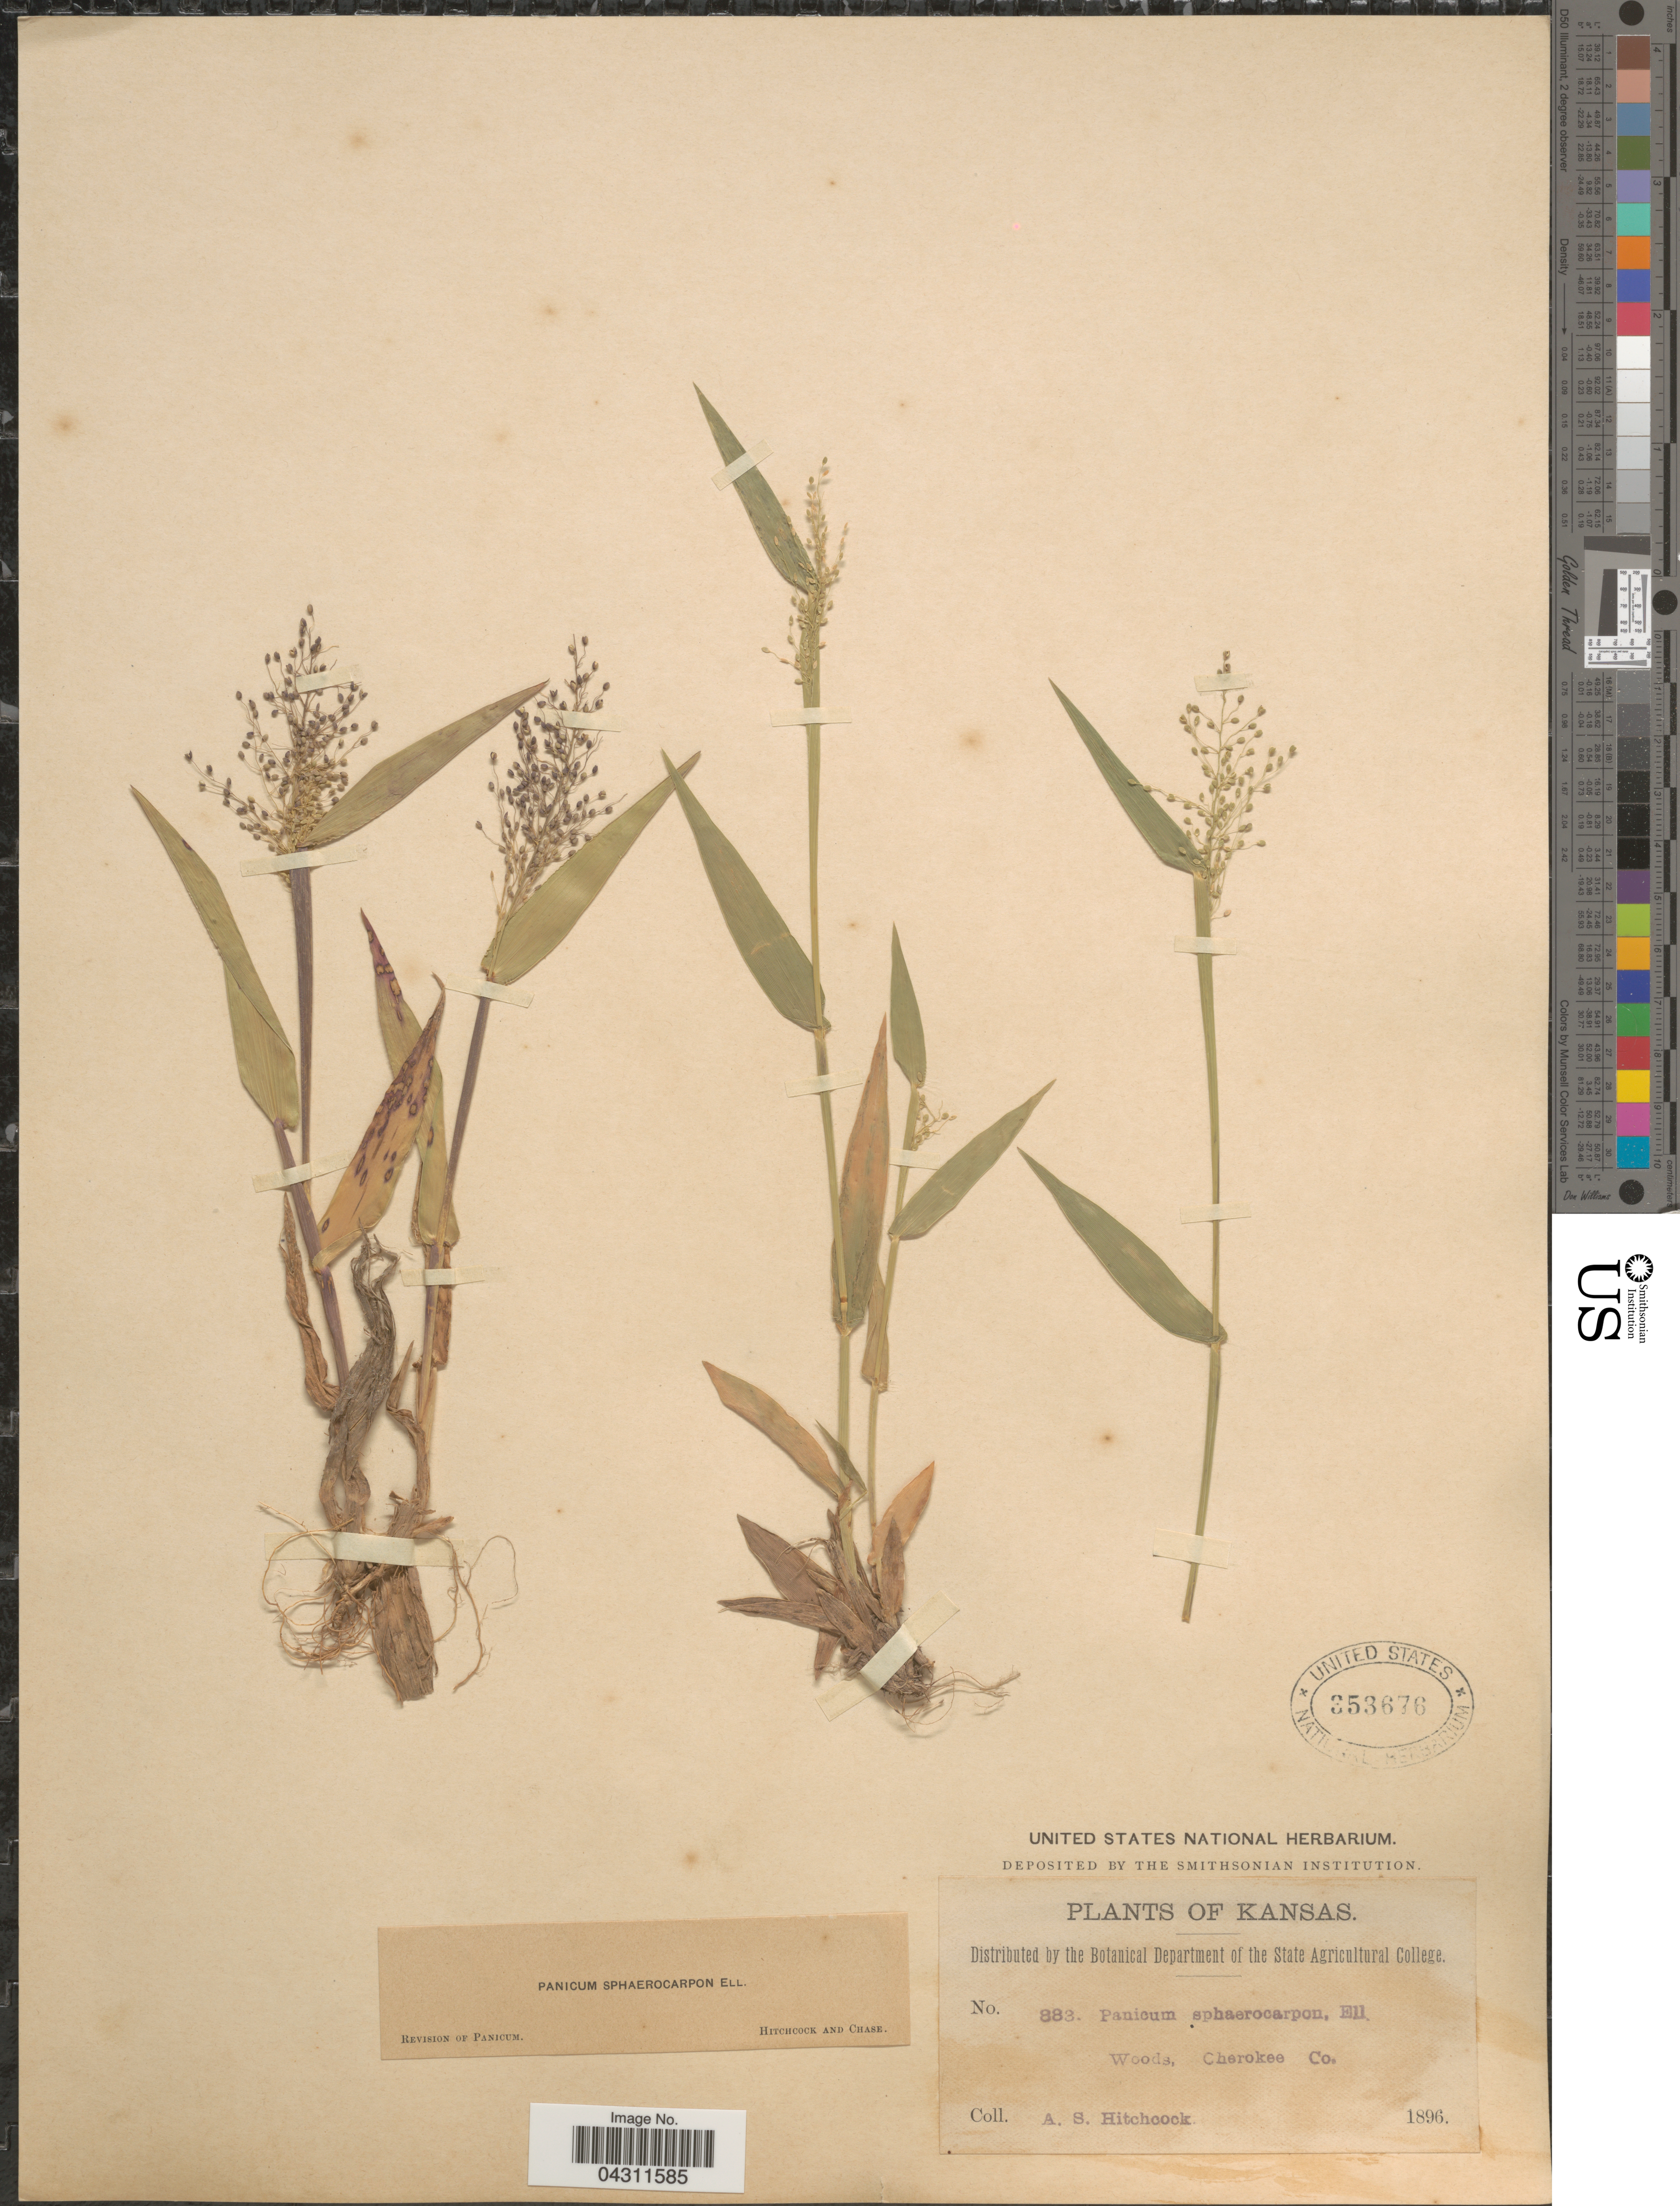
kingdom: Plantae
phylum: Tracheophyta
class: Liliopsida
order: Poales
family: Poaceae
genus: Dichanthelium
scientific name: Dichanthelium strigosum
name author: (Muhl. ex Elliott) Freckmann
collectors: A. S. Hitchcock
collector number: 883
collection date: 1896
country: United States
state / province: Kansas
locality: Woods, Cherokee Co.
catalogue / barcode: US 353676